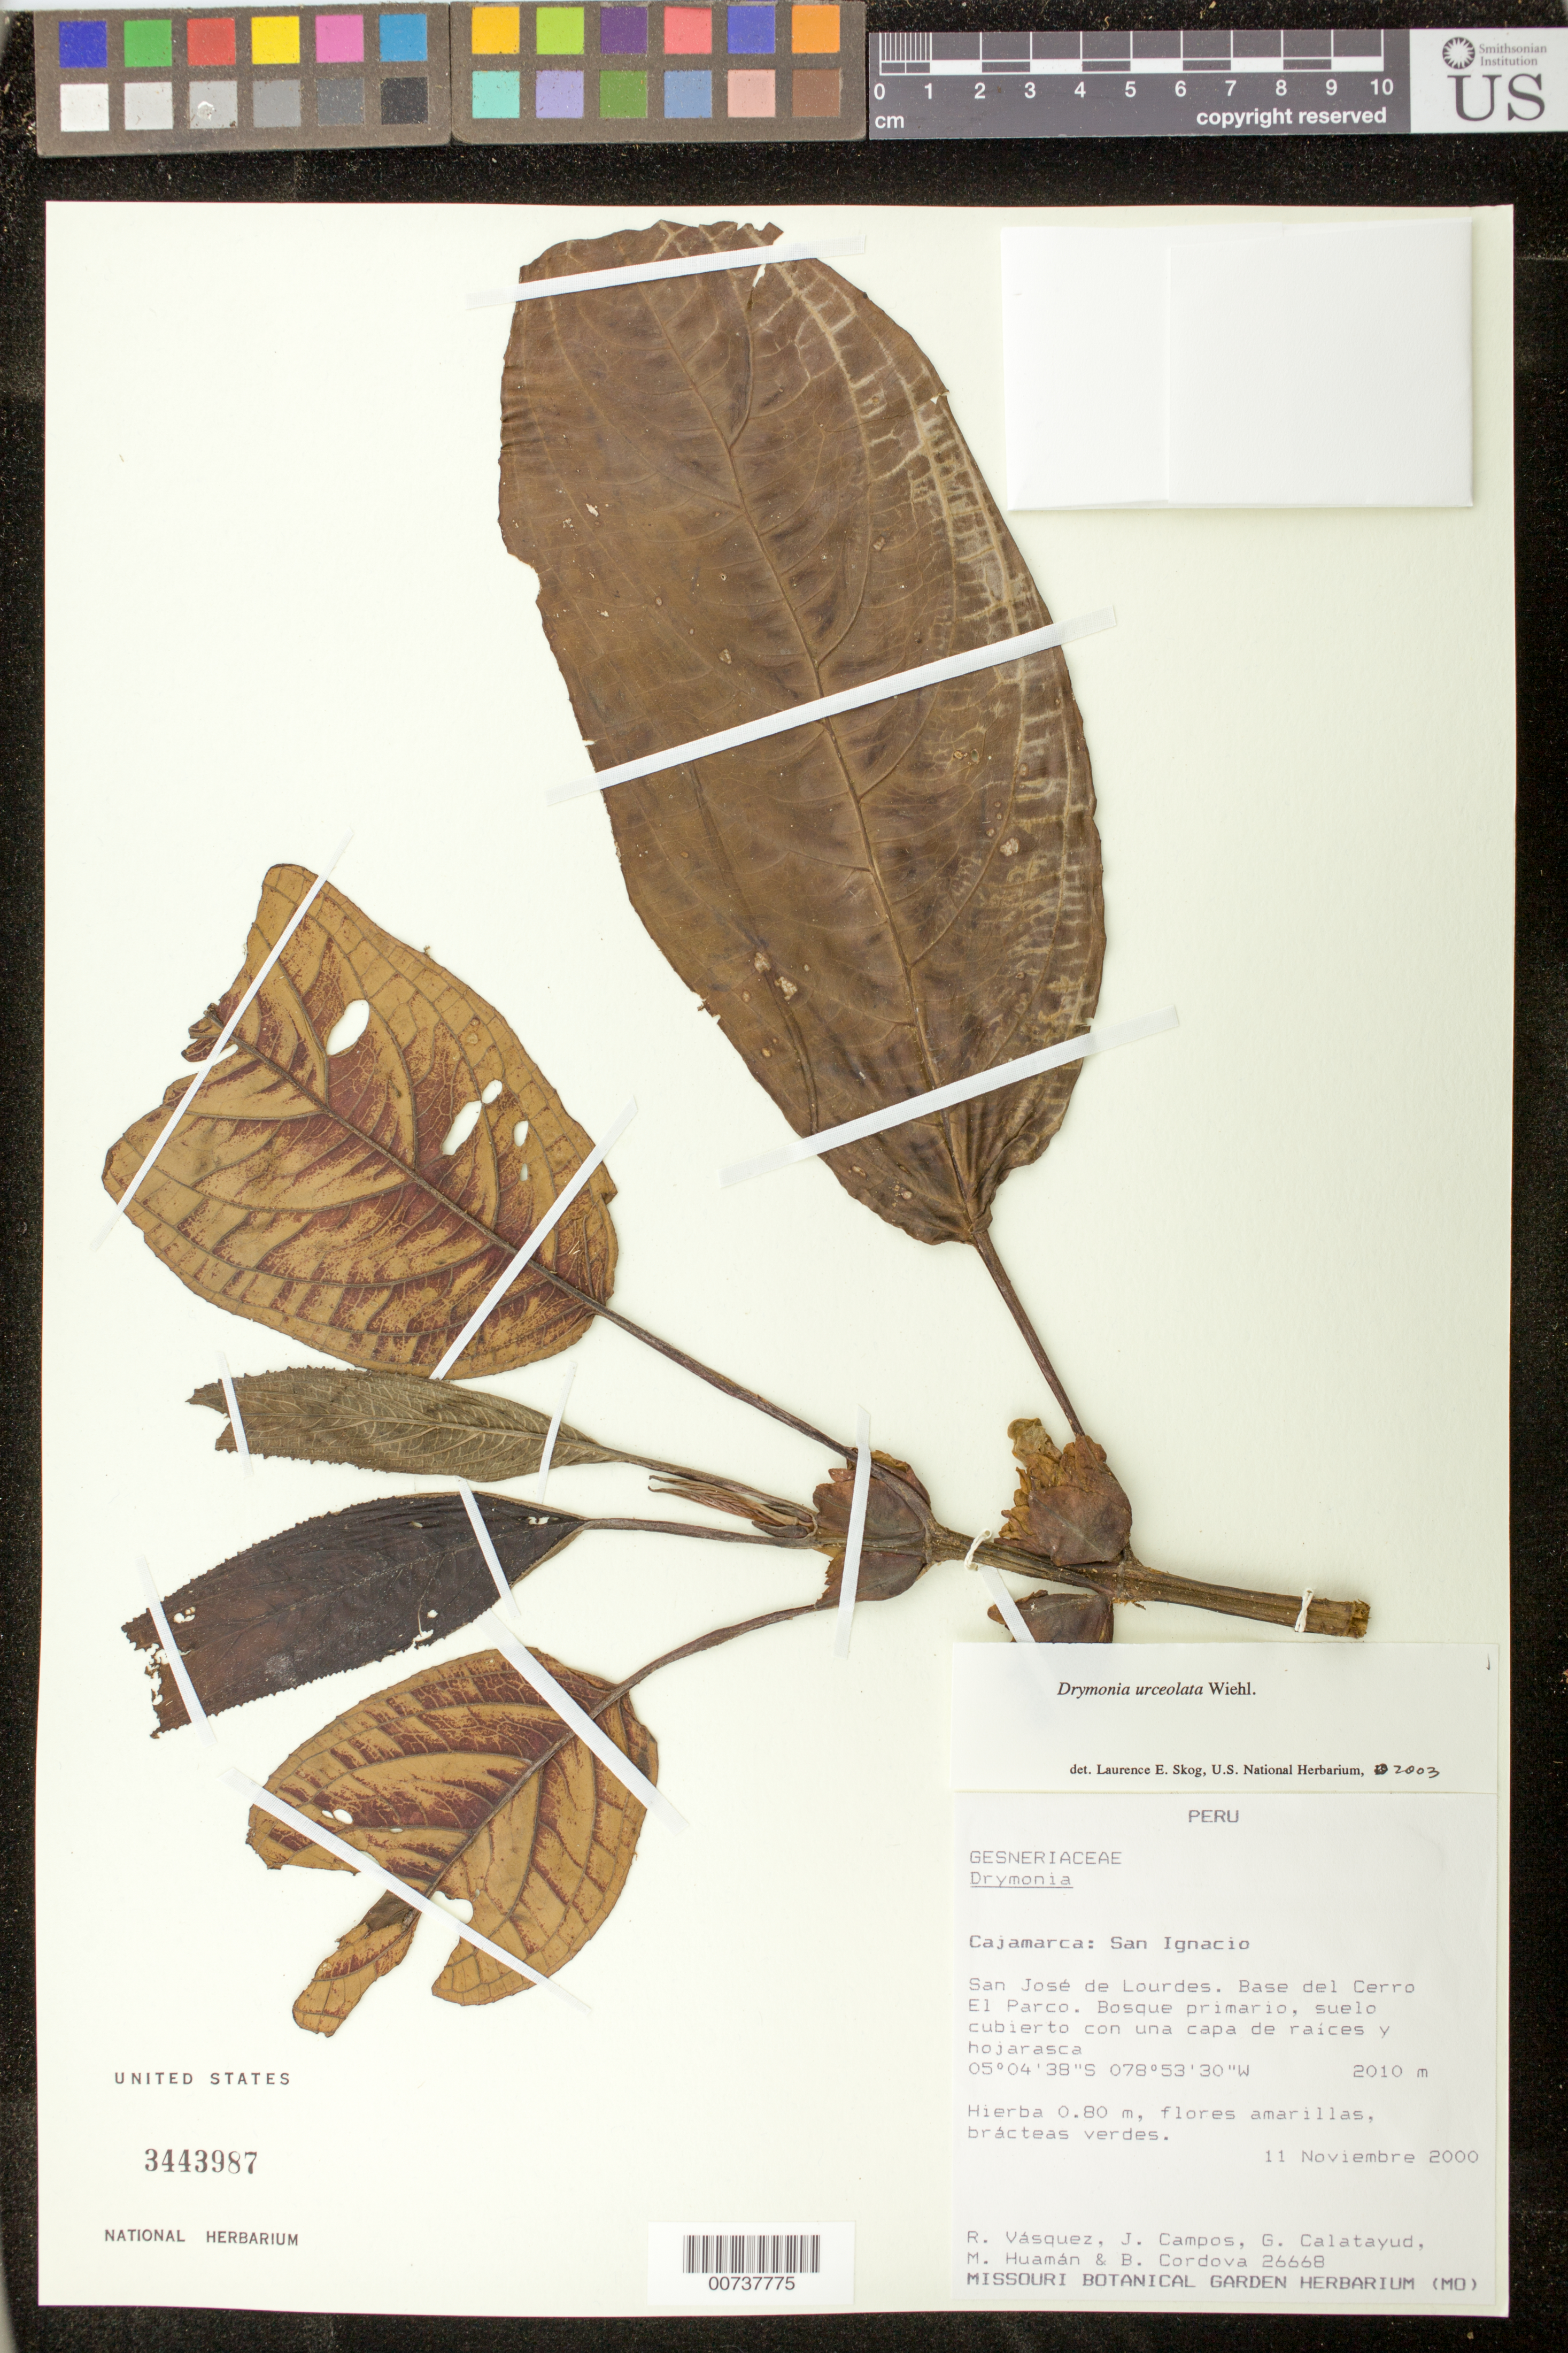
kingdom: Plantae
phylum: Tracheophyta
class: Magnoliopsida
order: Lamiales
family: Gesneriaceae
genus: Drymonia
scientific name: Drymonia urceolata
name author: Wiehler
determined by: Skog, Laurence E.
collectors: R. Vásquez, J. Campos, G. Calatayud, M. Huamán & B. Cordova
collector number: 26668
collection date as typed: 11 Nov 2000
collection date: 2000-11-11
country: Peru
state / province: Cajamarca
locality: San Ignacio, San José de Lourdes, base del Cerro El Parco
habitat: Bosque primario, suelo cubierto con una capa de raíces y hojarasca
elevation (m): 2010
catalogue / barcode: US 3443987